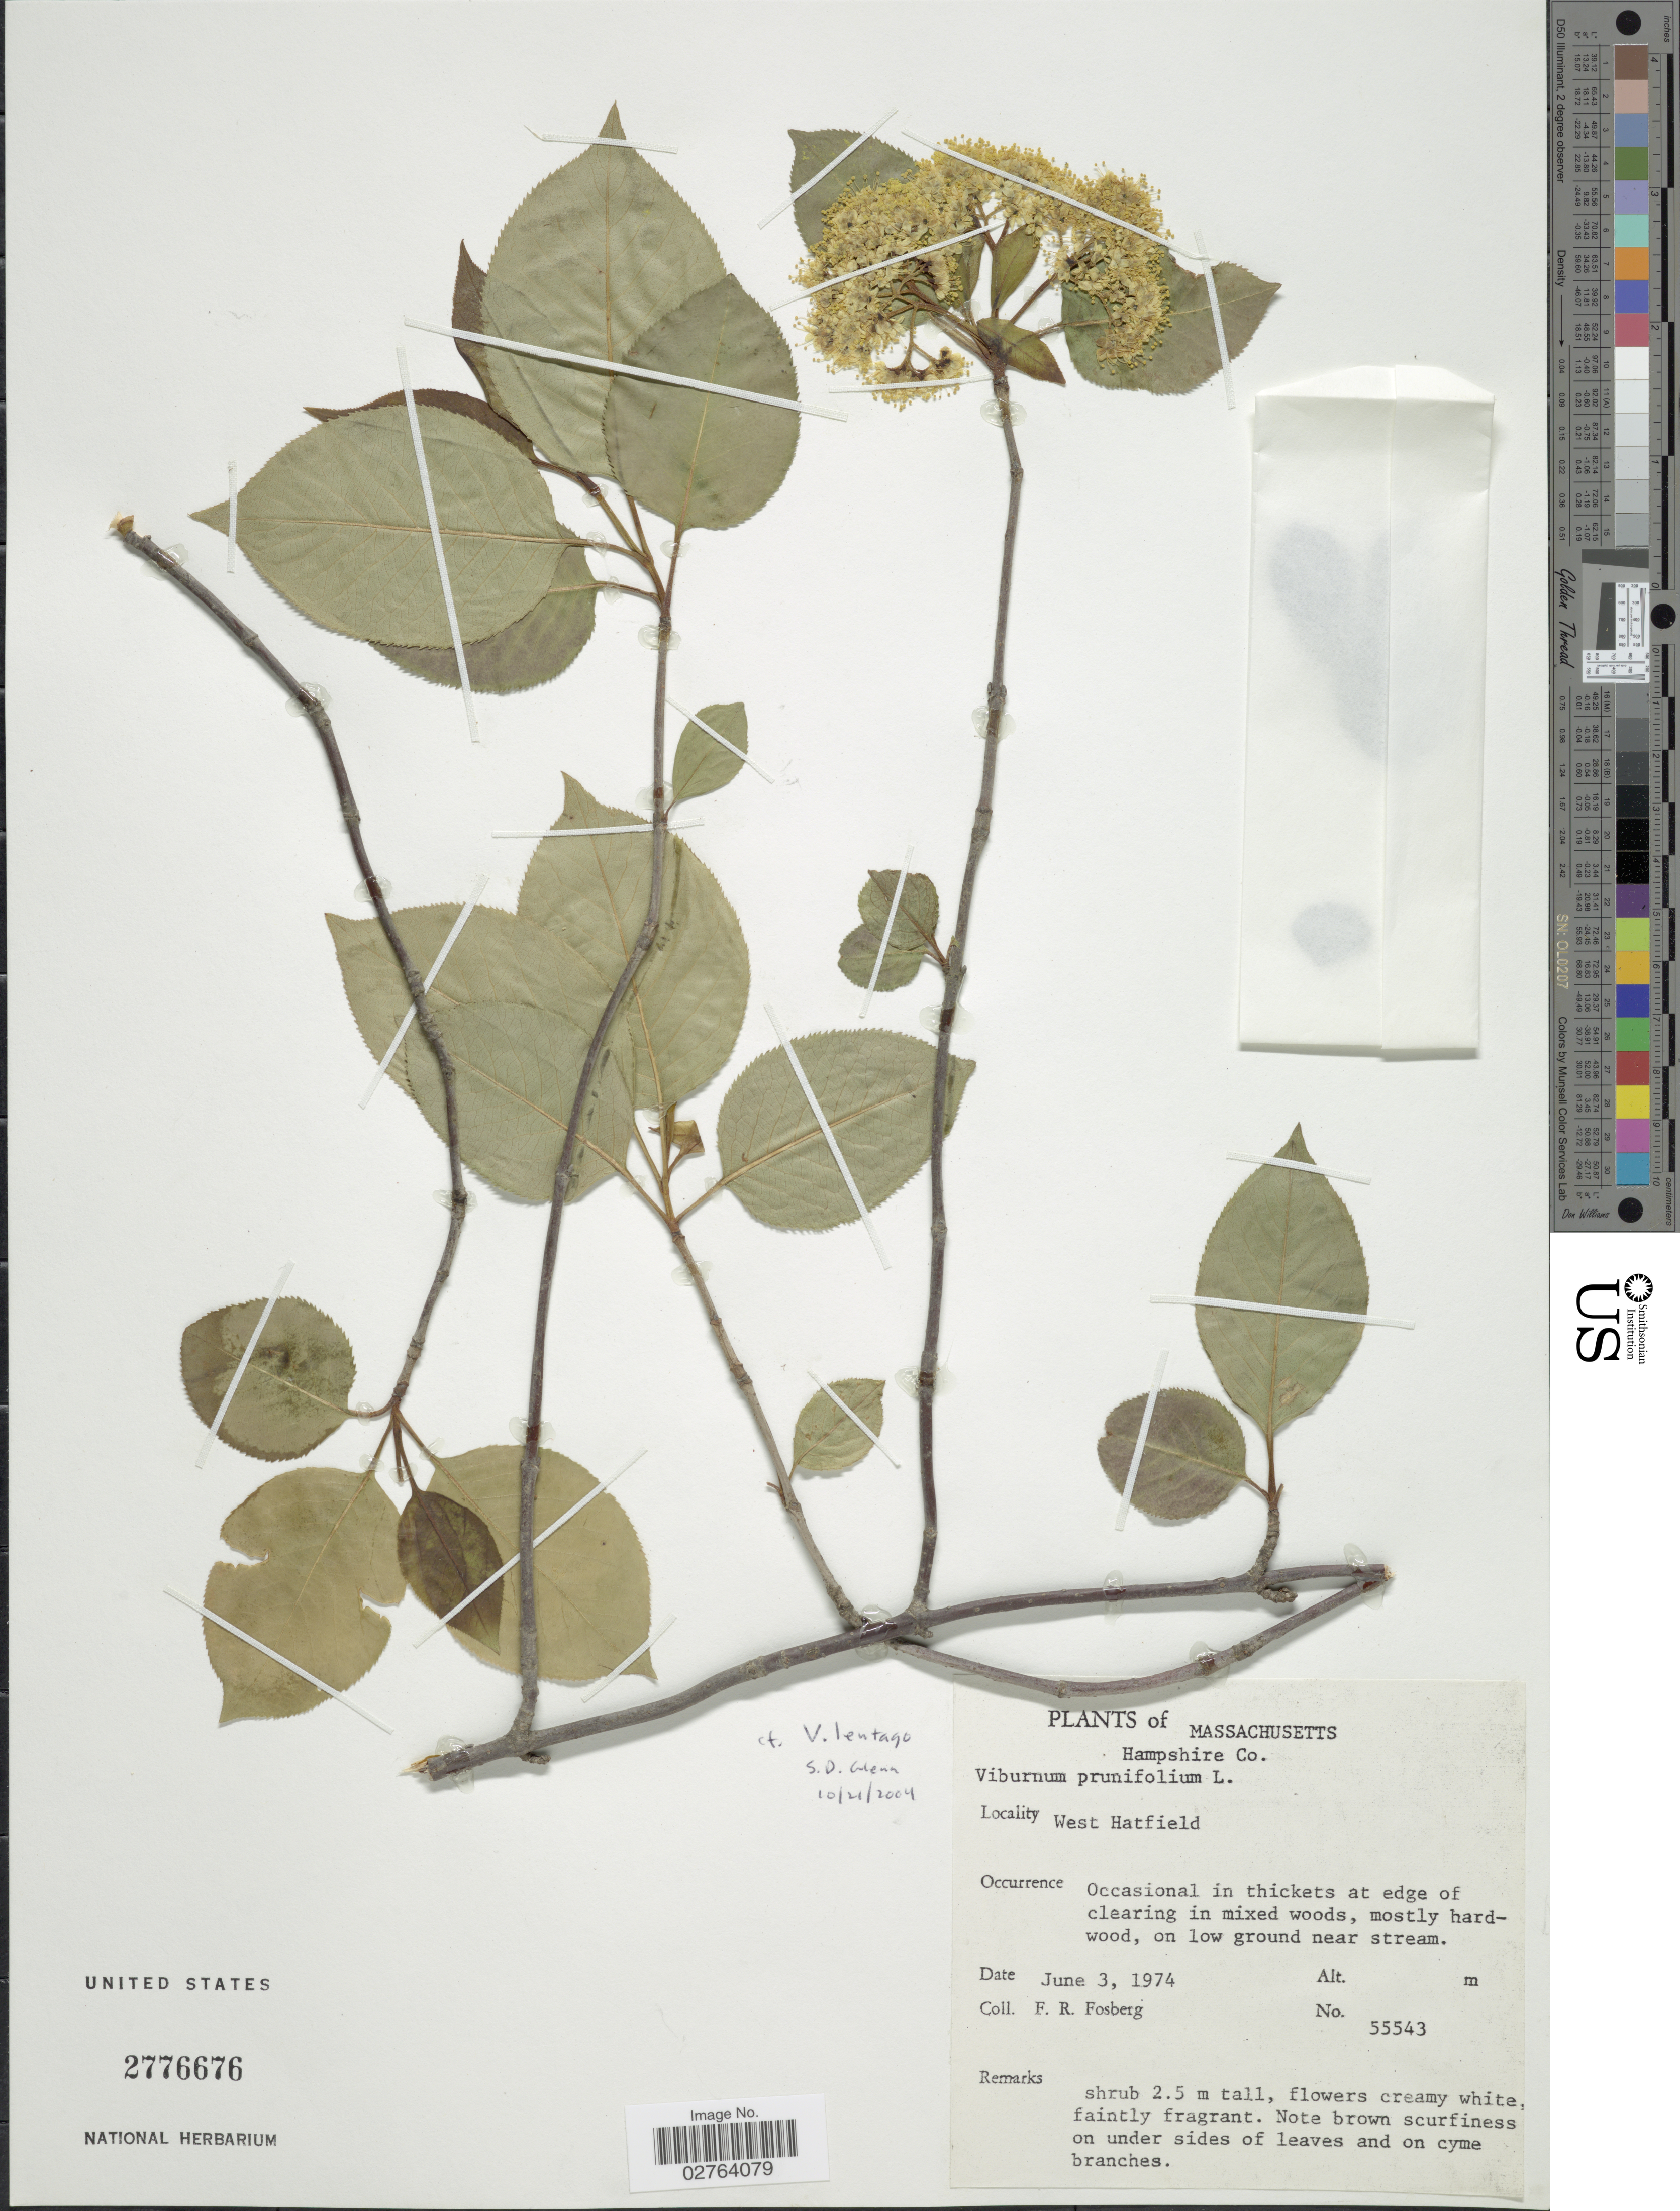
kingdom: Plantae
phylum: Tracheophyta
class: Magnoliopsida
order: Dipsacales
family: Viburnaceae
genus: Viburnum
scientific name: Viburnum prunifolium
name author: L.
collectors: F. R. Fosberg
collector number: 55543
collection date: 1974-06-03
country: United States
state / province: Massachusetts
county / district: Hampshire Co.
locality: West Hatfield.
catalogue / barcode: US 2776676